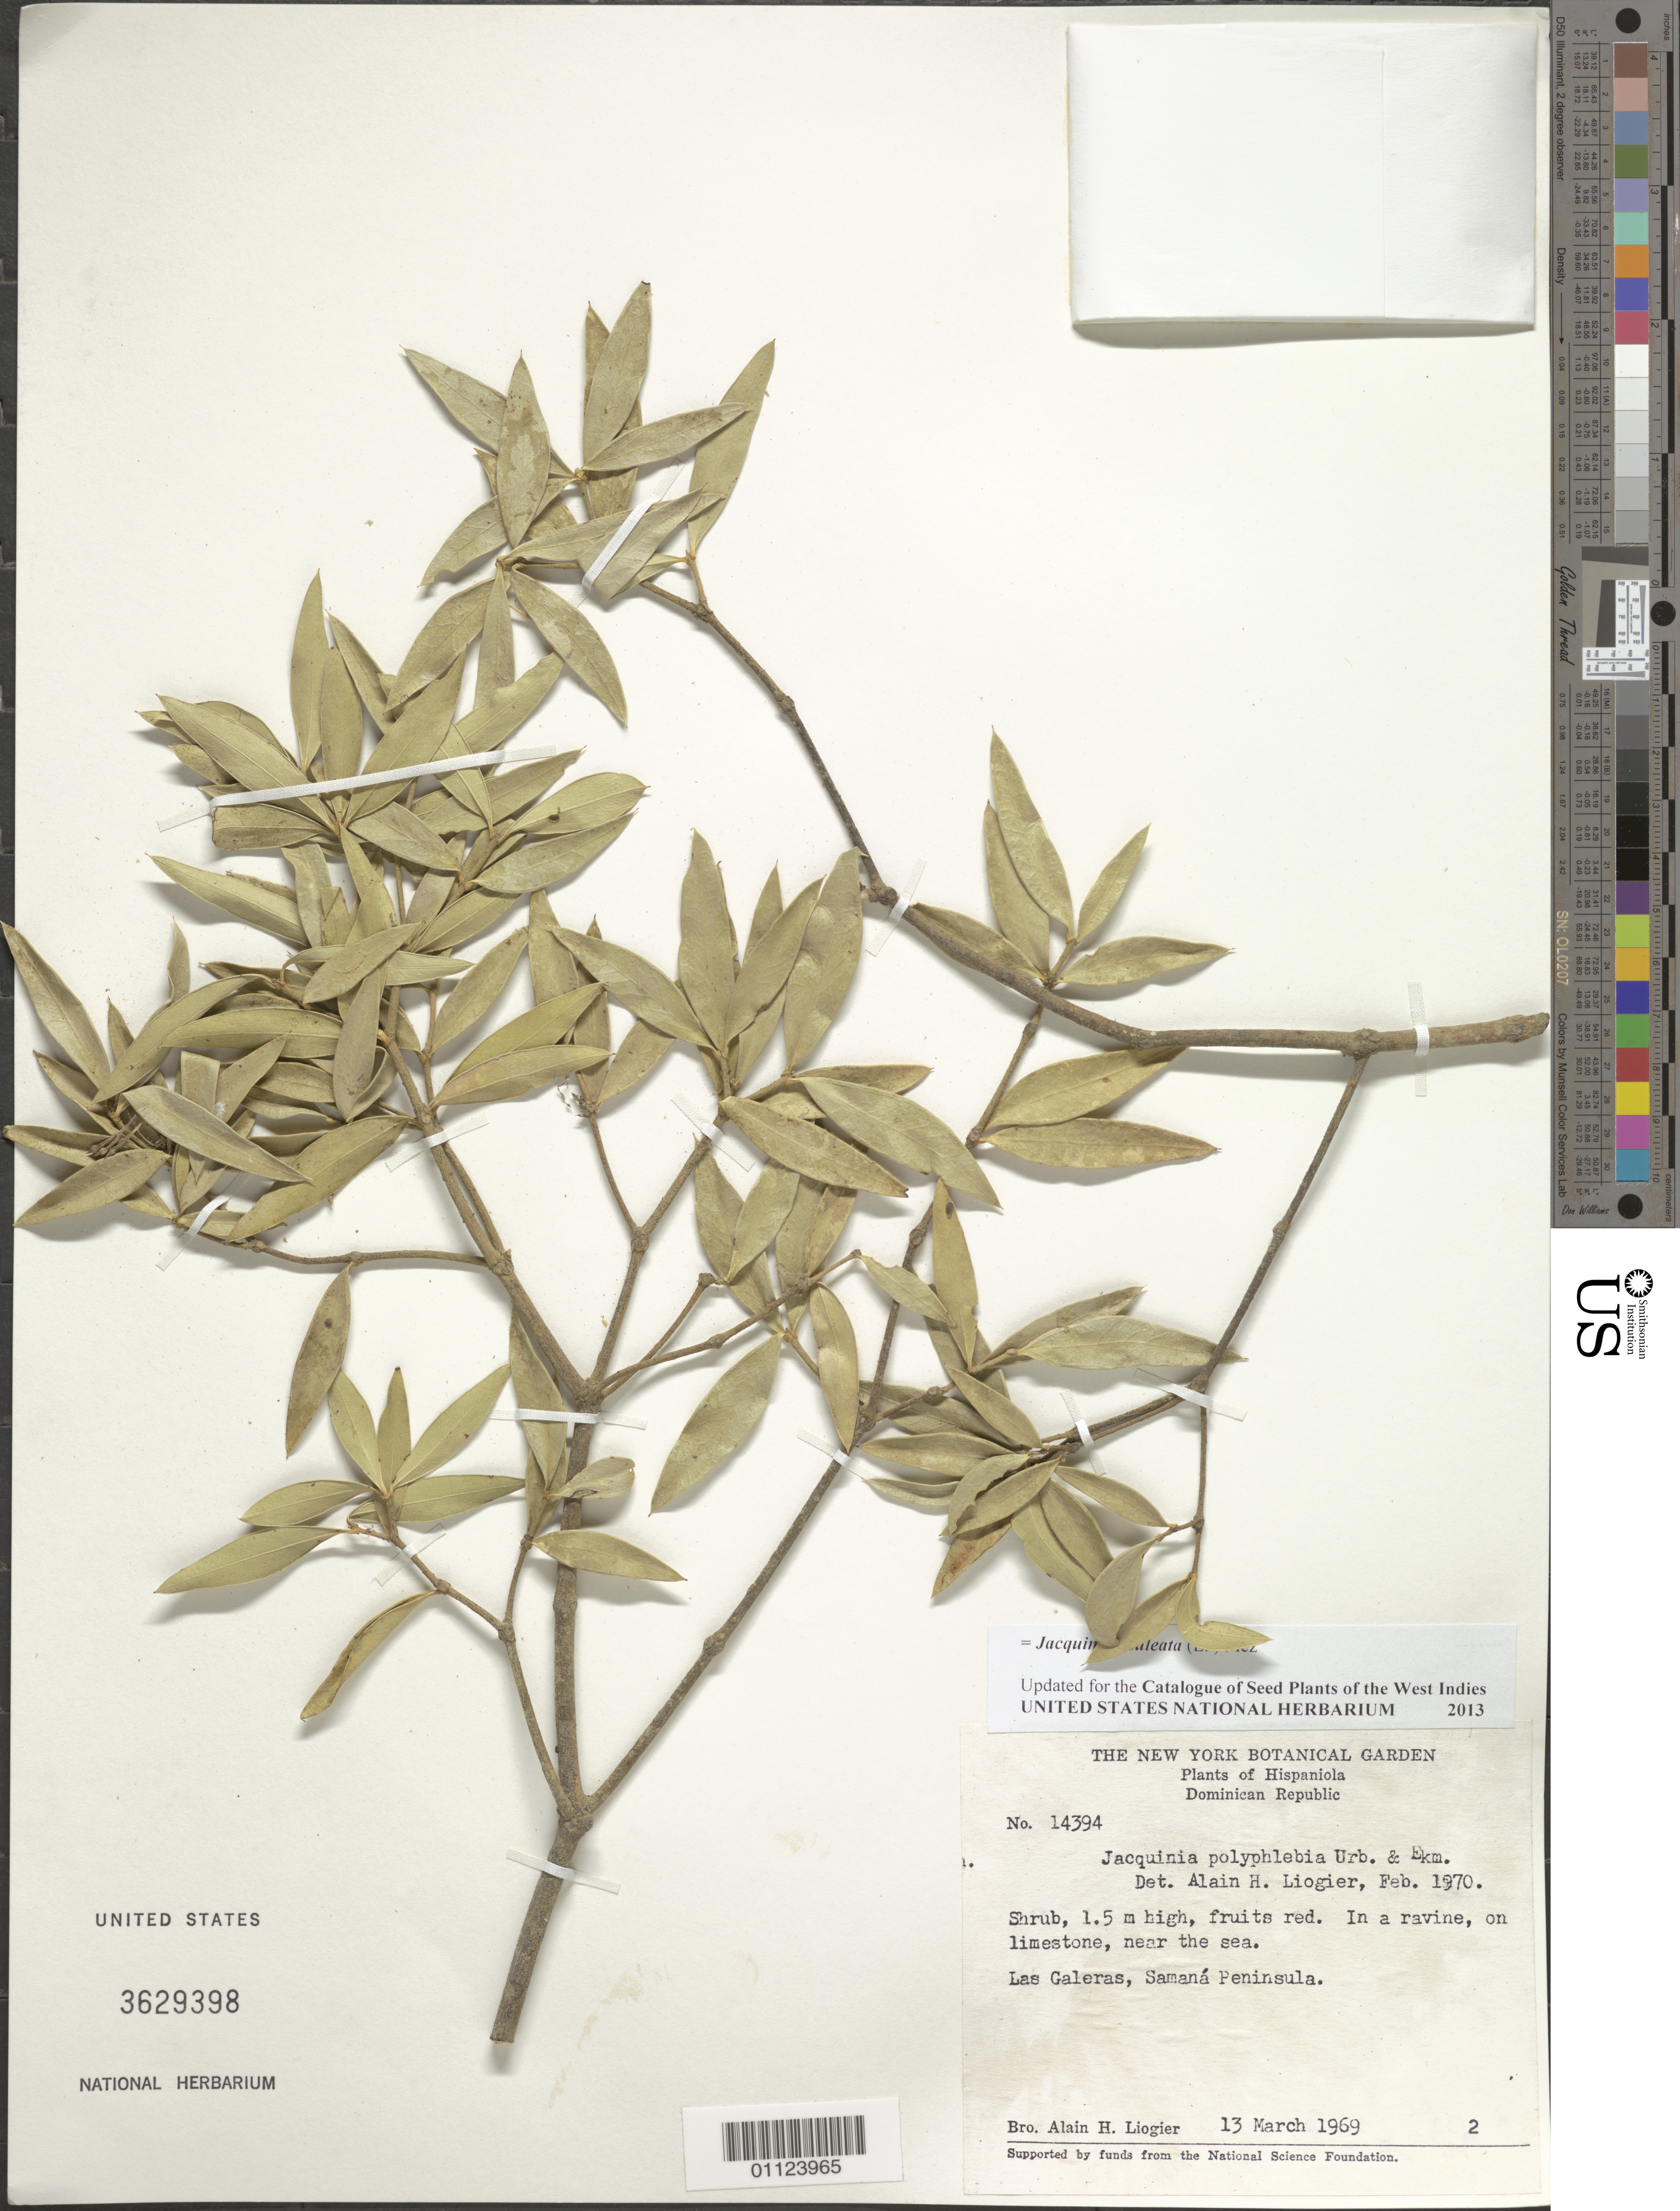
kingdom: Plantae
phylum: Tracheophyta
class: Magnoliopsida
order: Ericales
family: Primulaceae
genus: Jacquinia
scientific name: Jacquinia aculeata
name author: (L.) Mez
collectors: A. H. Liogier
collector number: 14394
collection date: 1969-03-13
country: Dominican Republic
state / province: Samaná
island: Hispaniola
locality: Las Galeras, Samaná Peninsula.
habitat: In a ravine, on limestone, near the sea.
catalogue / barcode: US 3629398